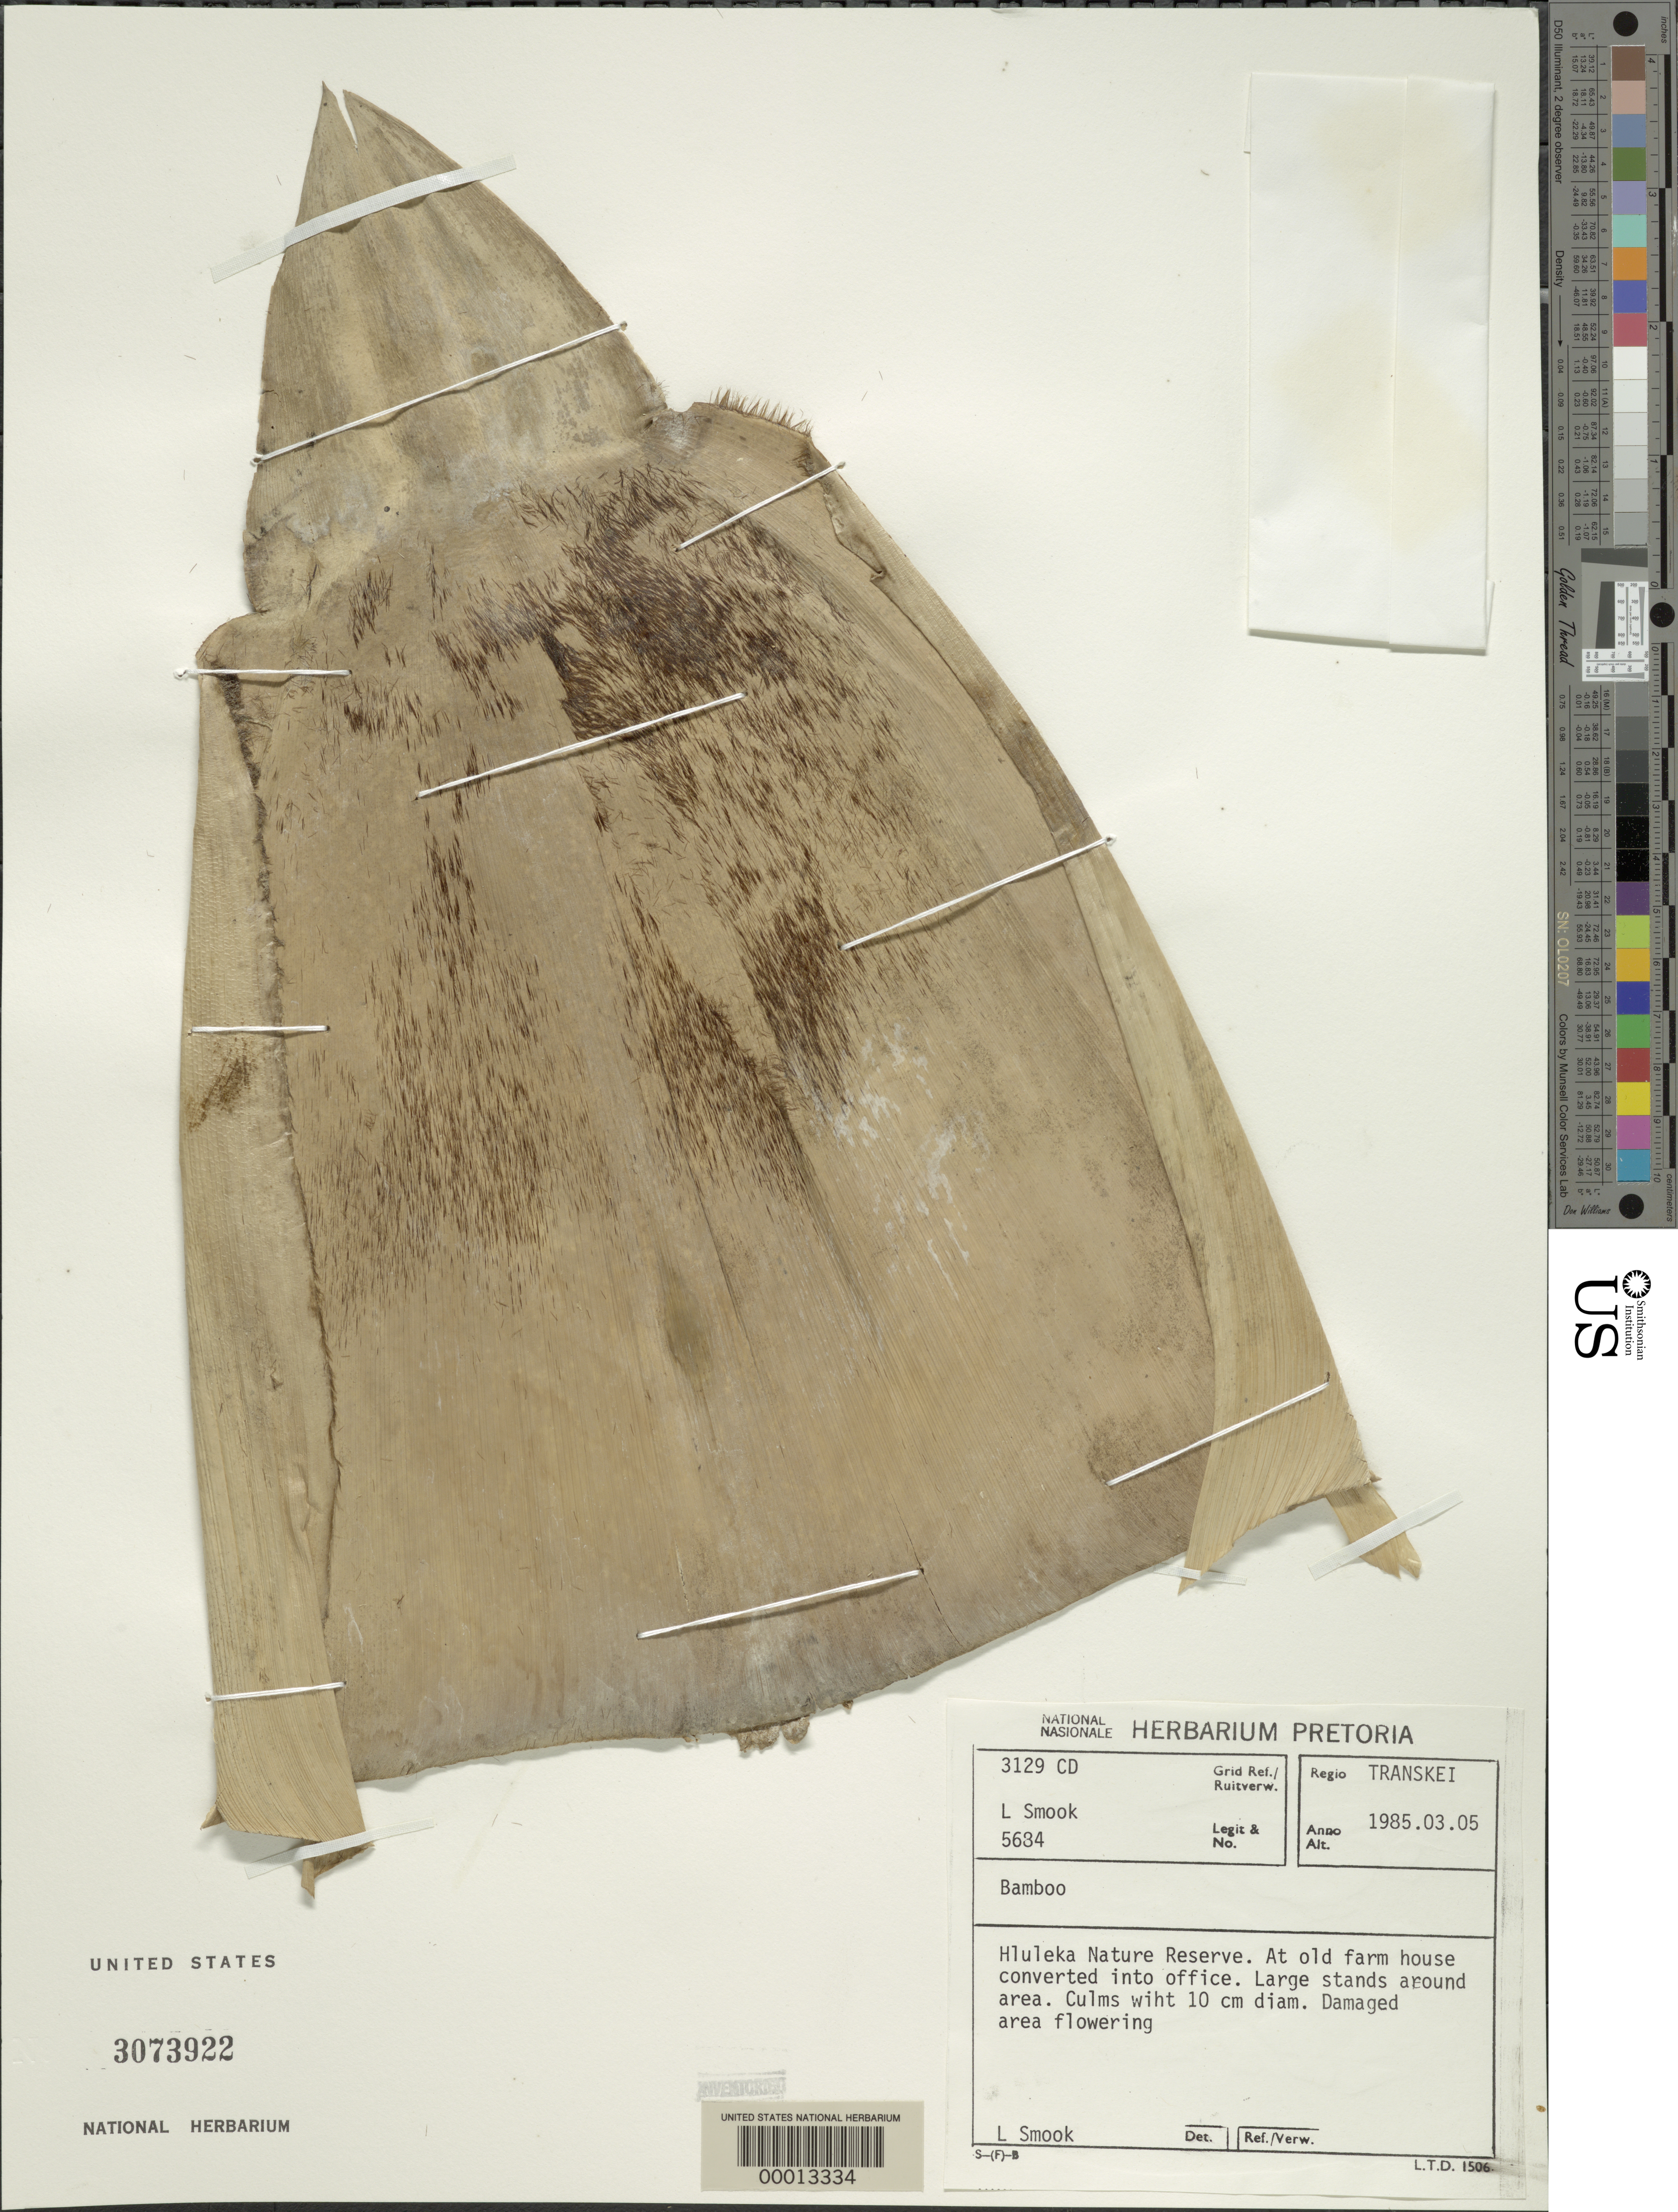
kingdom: Plantae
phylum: Tracheophyta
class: Liliopsida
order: Poales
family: Poaceae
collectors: L. Smook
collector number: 5684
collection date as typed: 05 Mar 1985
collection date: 1985-03-05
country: South Africa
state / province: Eastern Cape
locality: Hluleka nature reserve. Transkei.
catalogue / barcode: US 3073922